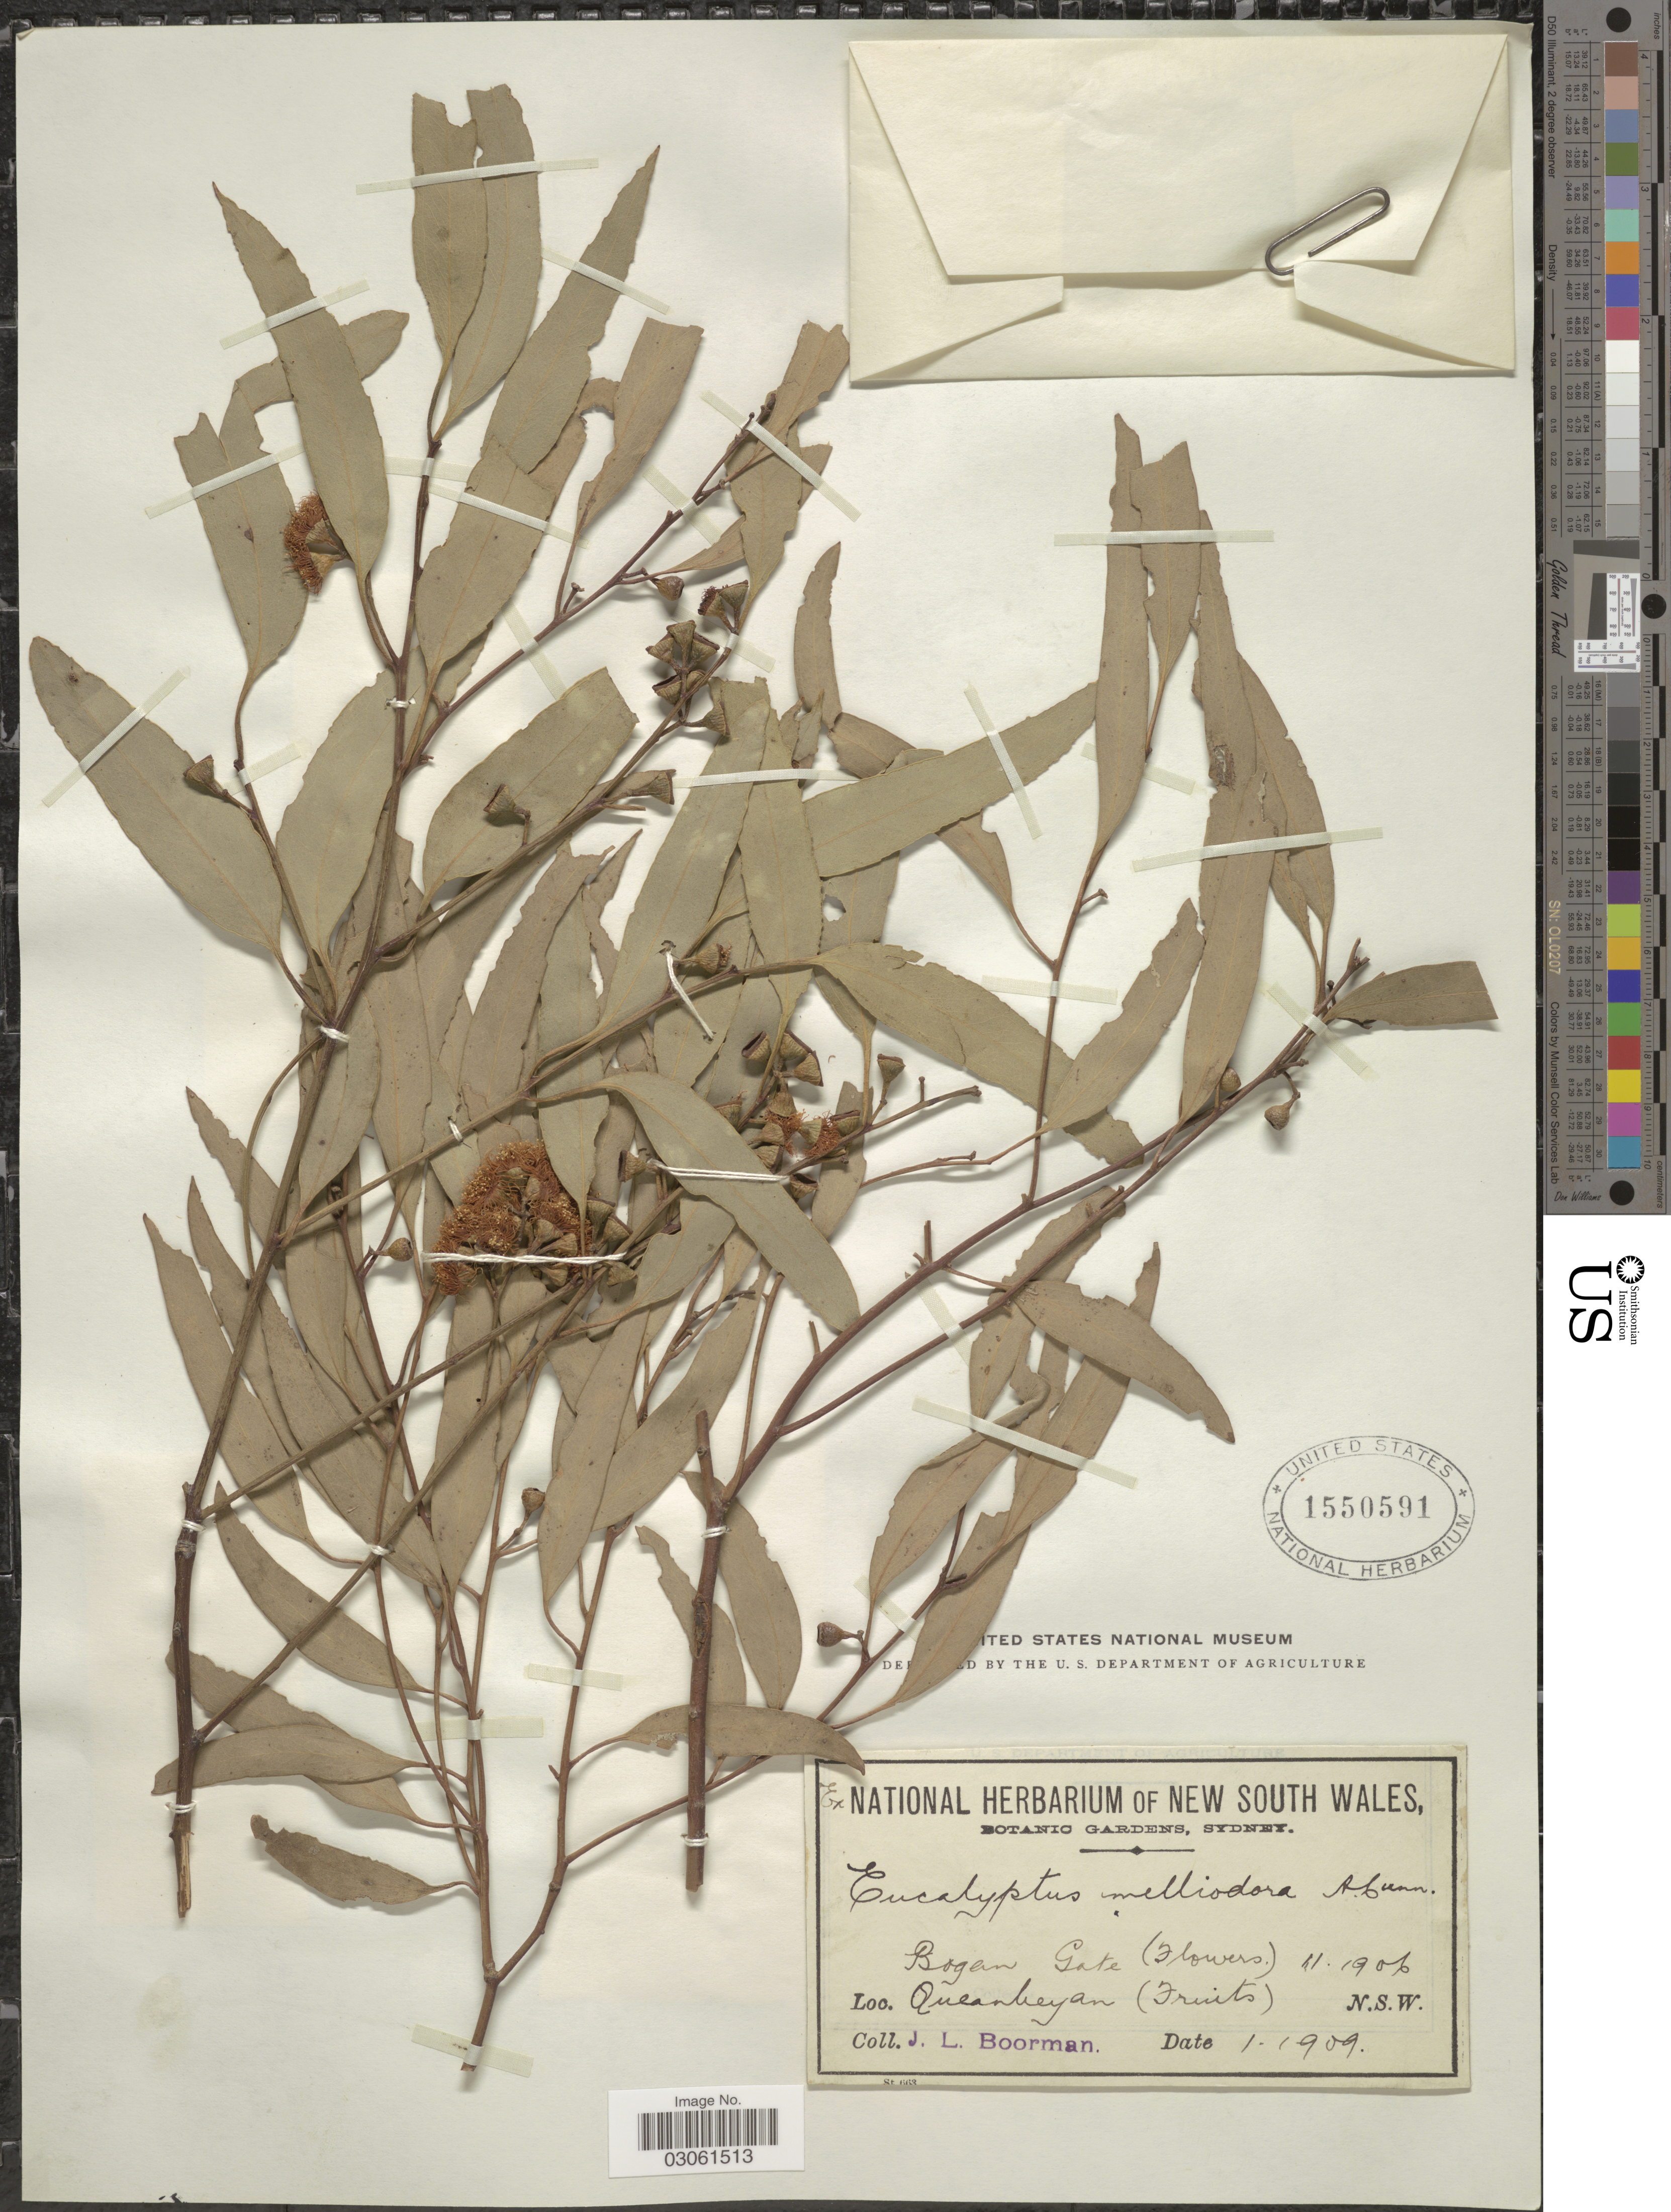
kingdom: Plantae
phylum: Tracheophyta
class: Magnoliopsida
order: Myrtales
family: Myrtaceae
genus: Eucalyptus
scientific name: Eucalyptus melliodora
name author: A. Cunn. ex S. Schauer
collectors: J. Boorman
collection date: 1909-01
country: Australia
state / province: New South Wales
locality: Bogan Gate. Queanbeyan. N. S. W.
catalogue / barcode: US 1550591